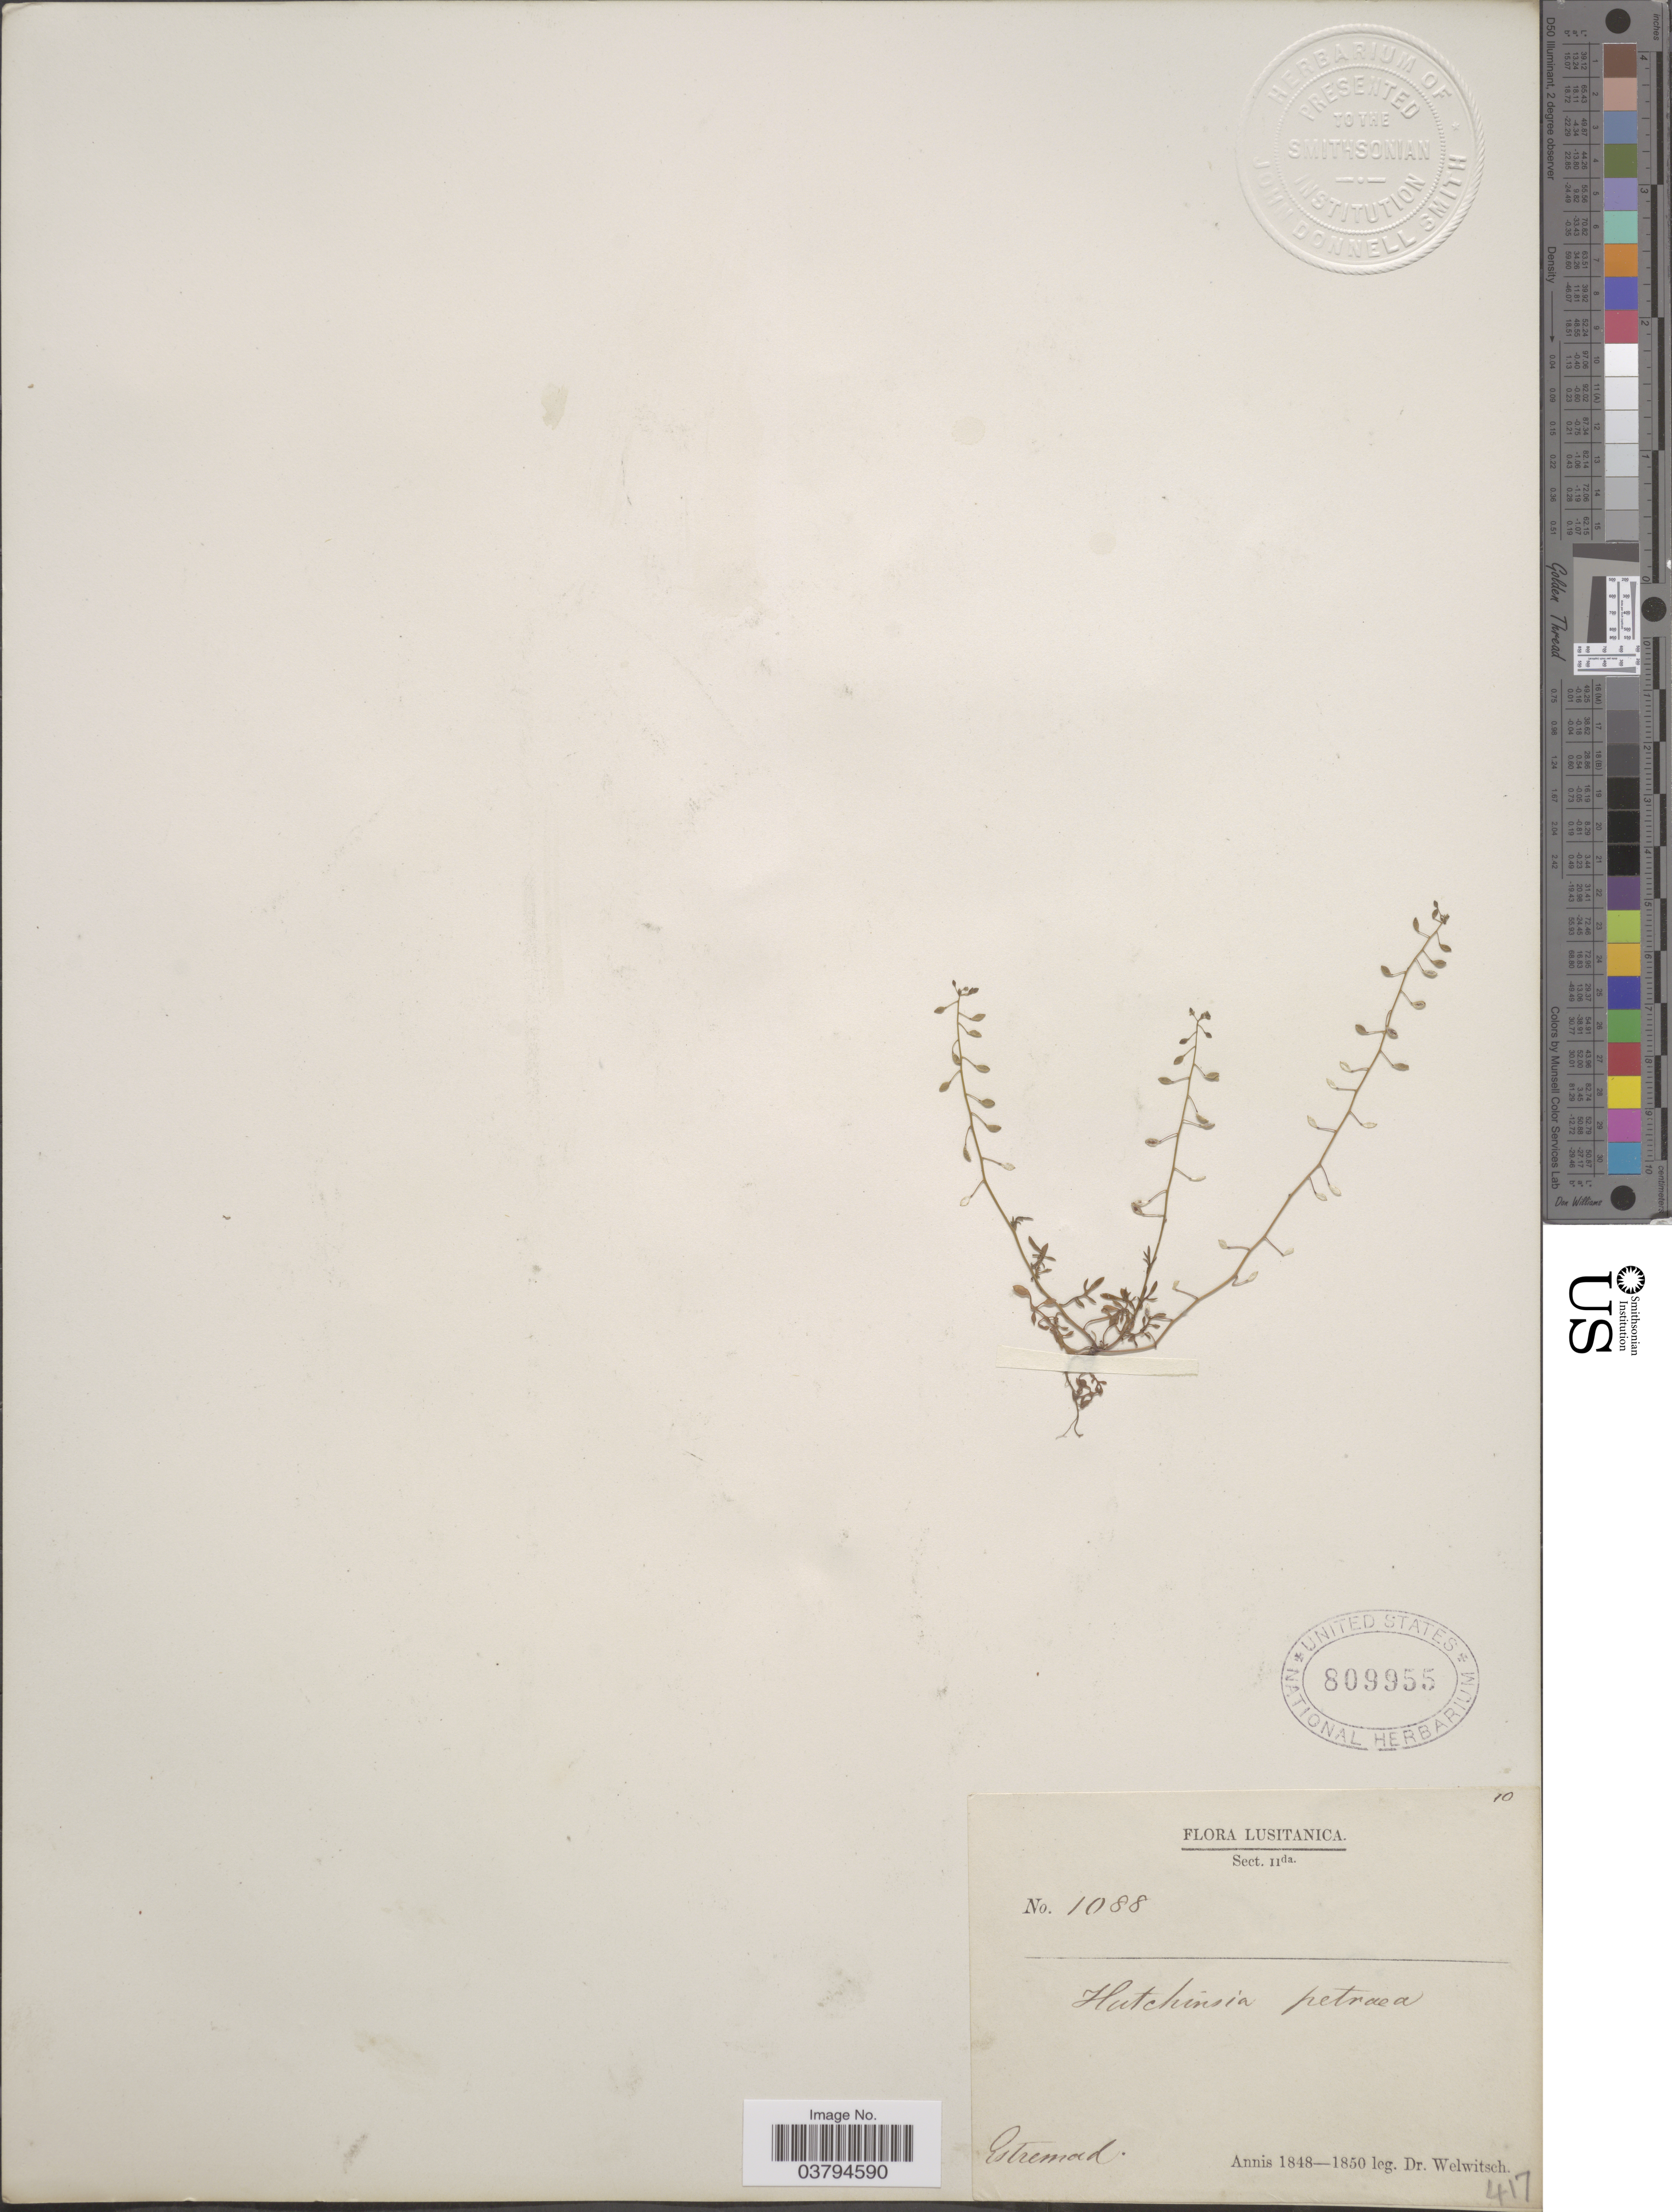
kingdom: Plantae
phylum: Tracheophyta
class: Magnoliopsida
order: Brassicales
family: Brassicaceae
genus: Hutchinsia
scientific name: Hutchinsia petraea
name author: W.T. Aiton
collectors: -. Welwitsch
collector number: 1088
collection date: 1848/1850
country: Portugal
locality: Lusitanica. Estremad.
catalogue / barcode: US 809955